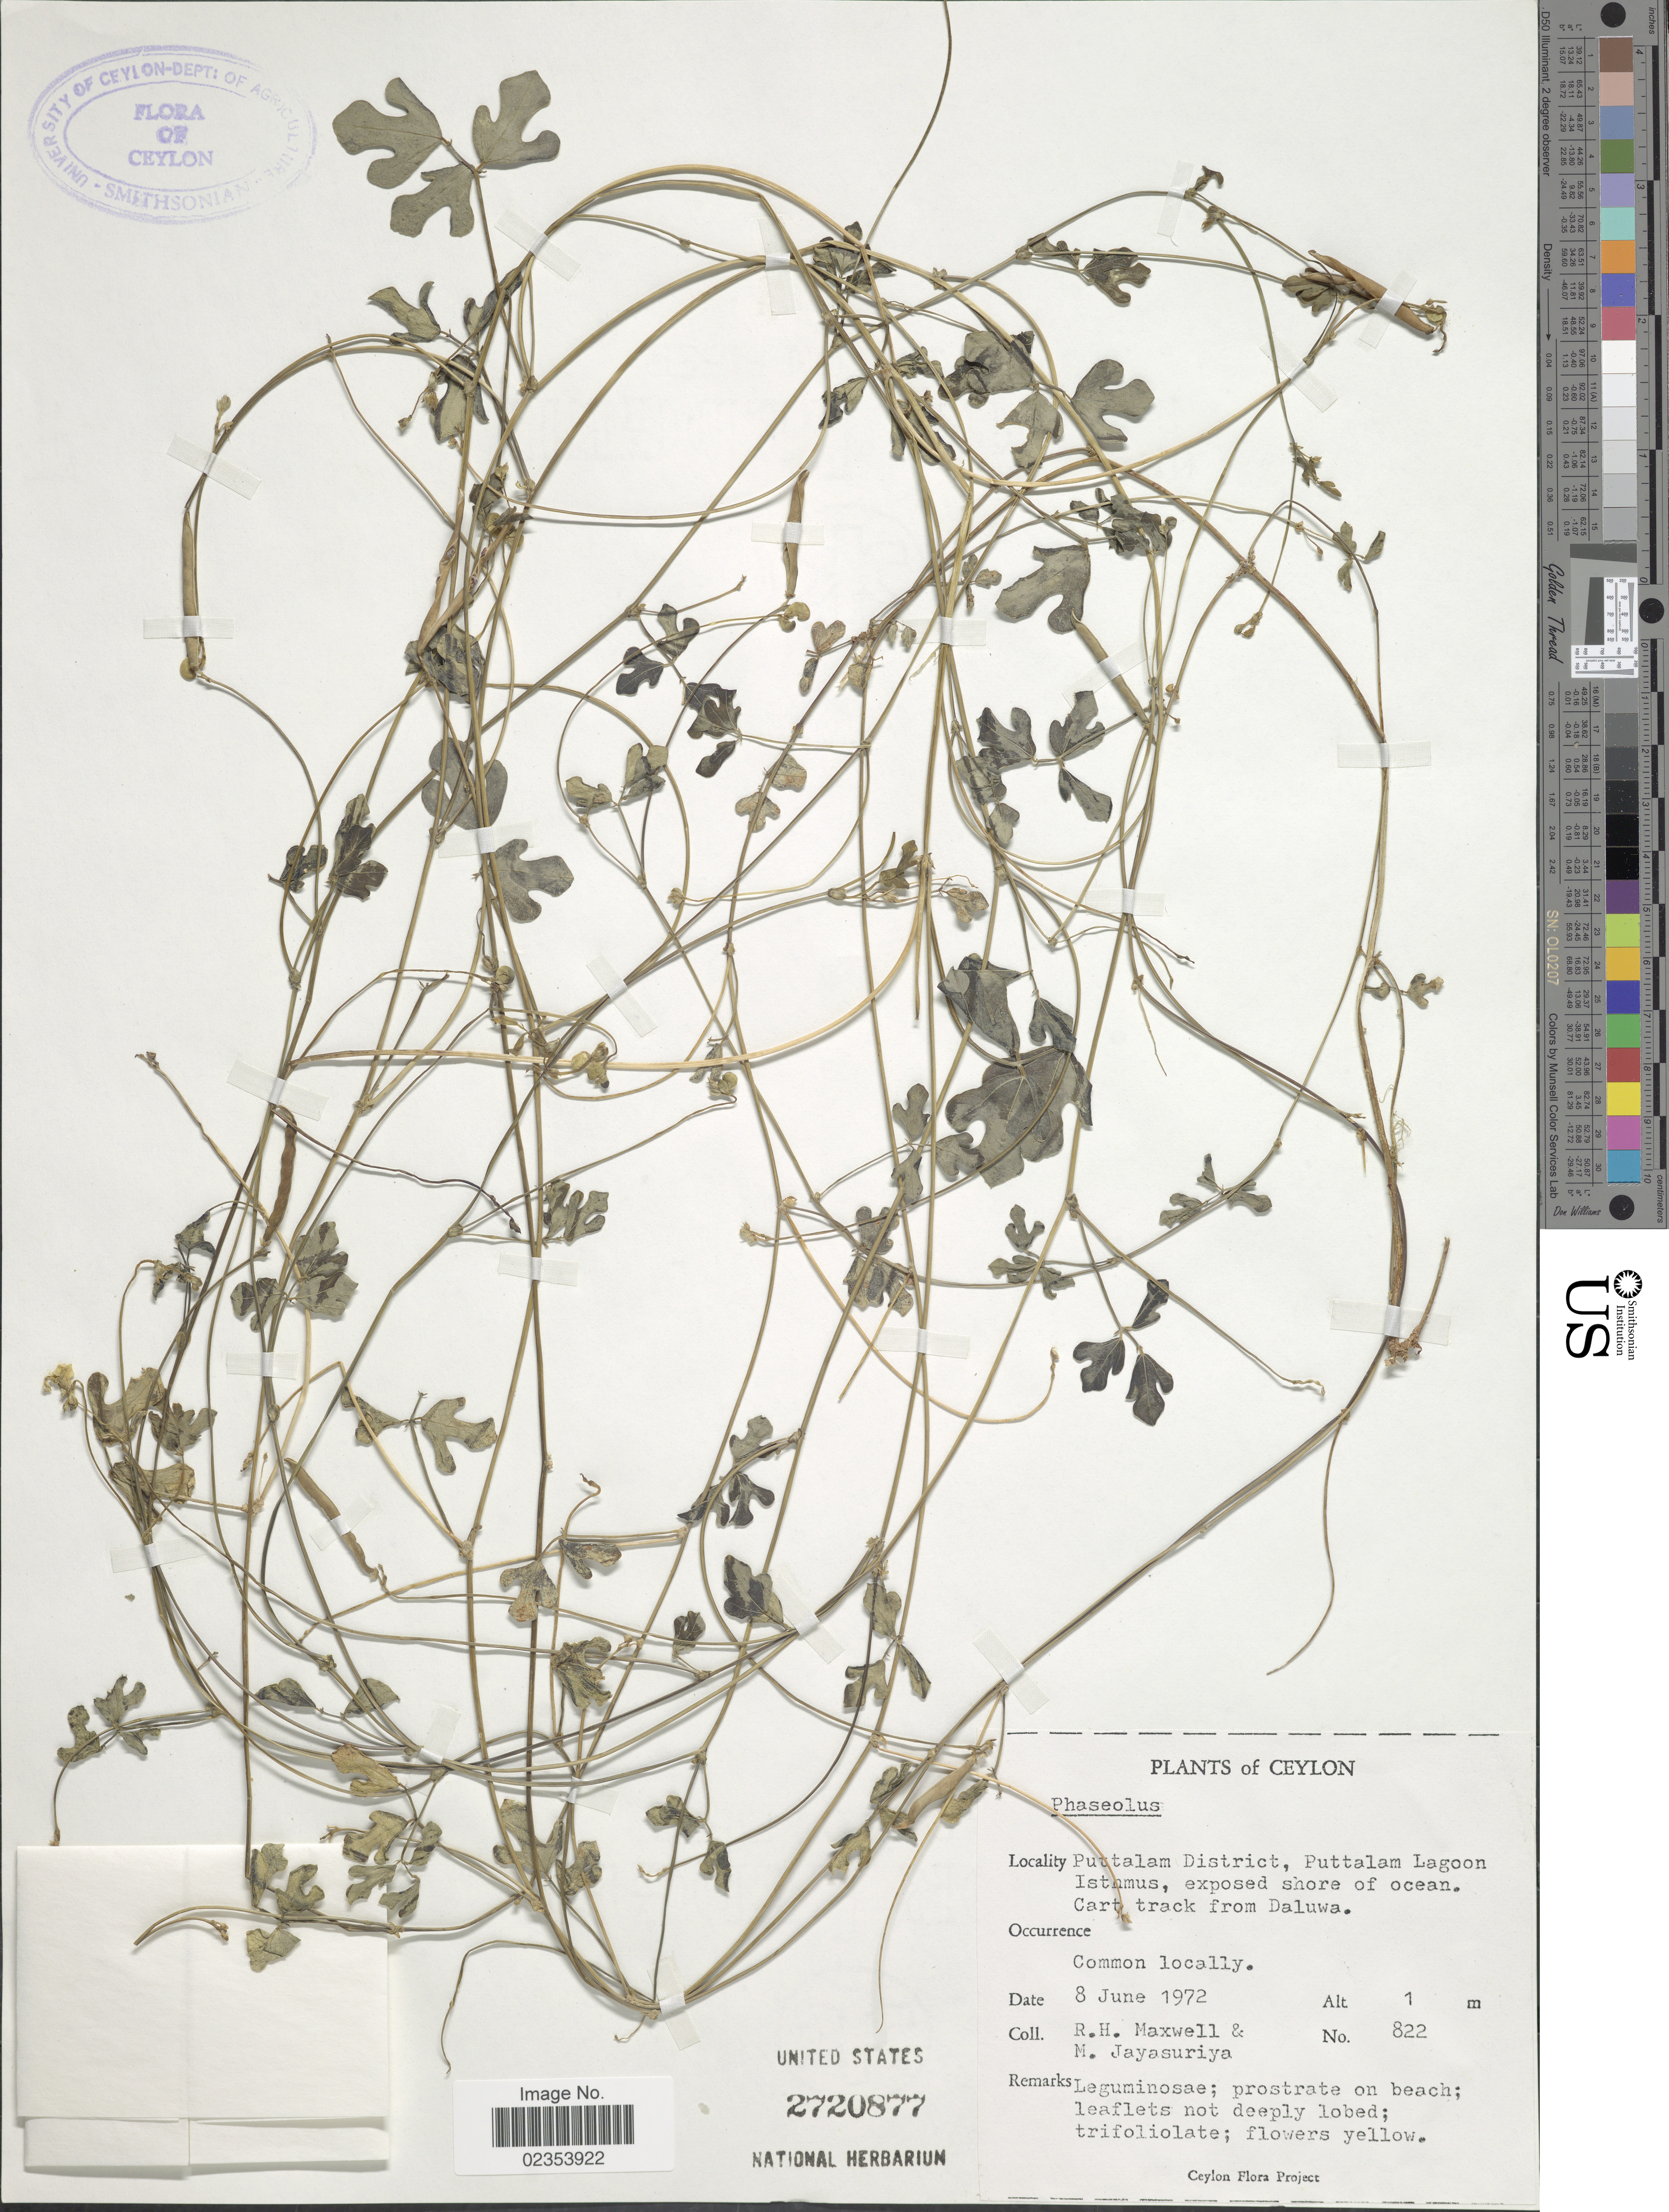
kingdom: Plantae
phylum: Tracheophyta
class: Magnoliopsida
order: Fabales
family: Fabaceae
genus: Vigna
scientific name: Vigna trilobata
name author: (L.) Verdc.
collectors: R. Maxwell & M. Jayasuriya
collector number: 822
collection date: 1972-06-08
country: Sri Lanka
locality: Ceylon, Puttalam District, Puttalam Lagoon Isthmus, exposed shore of ocean. Cart track from Daluwa.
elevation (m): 1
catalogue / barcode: US 2720877